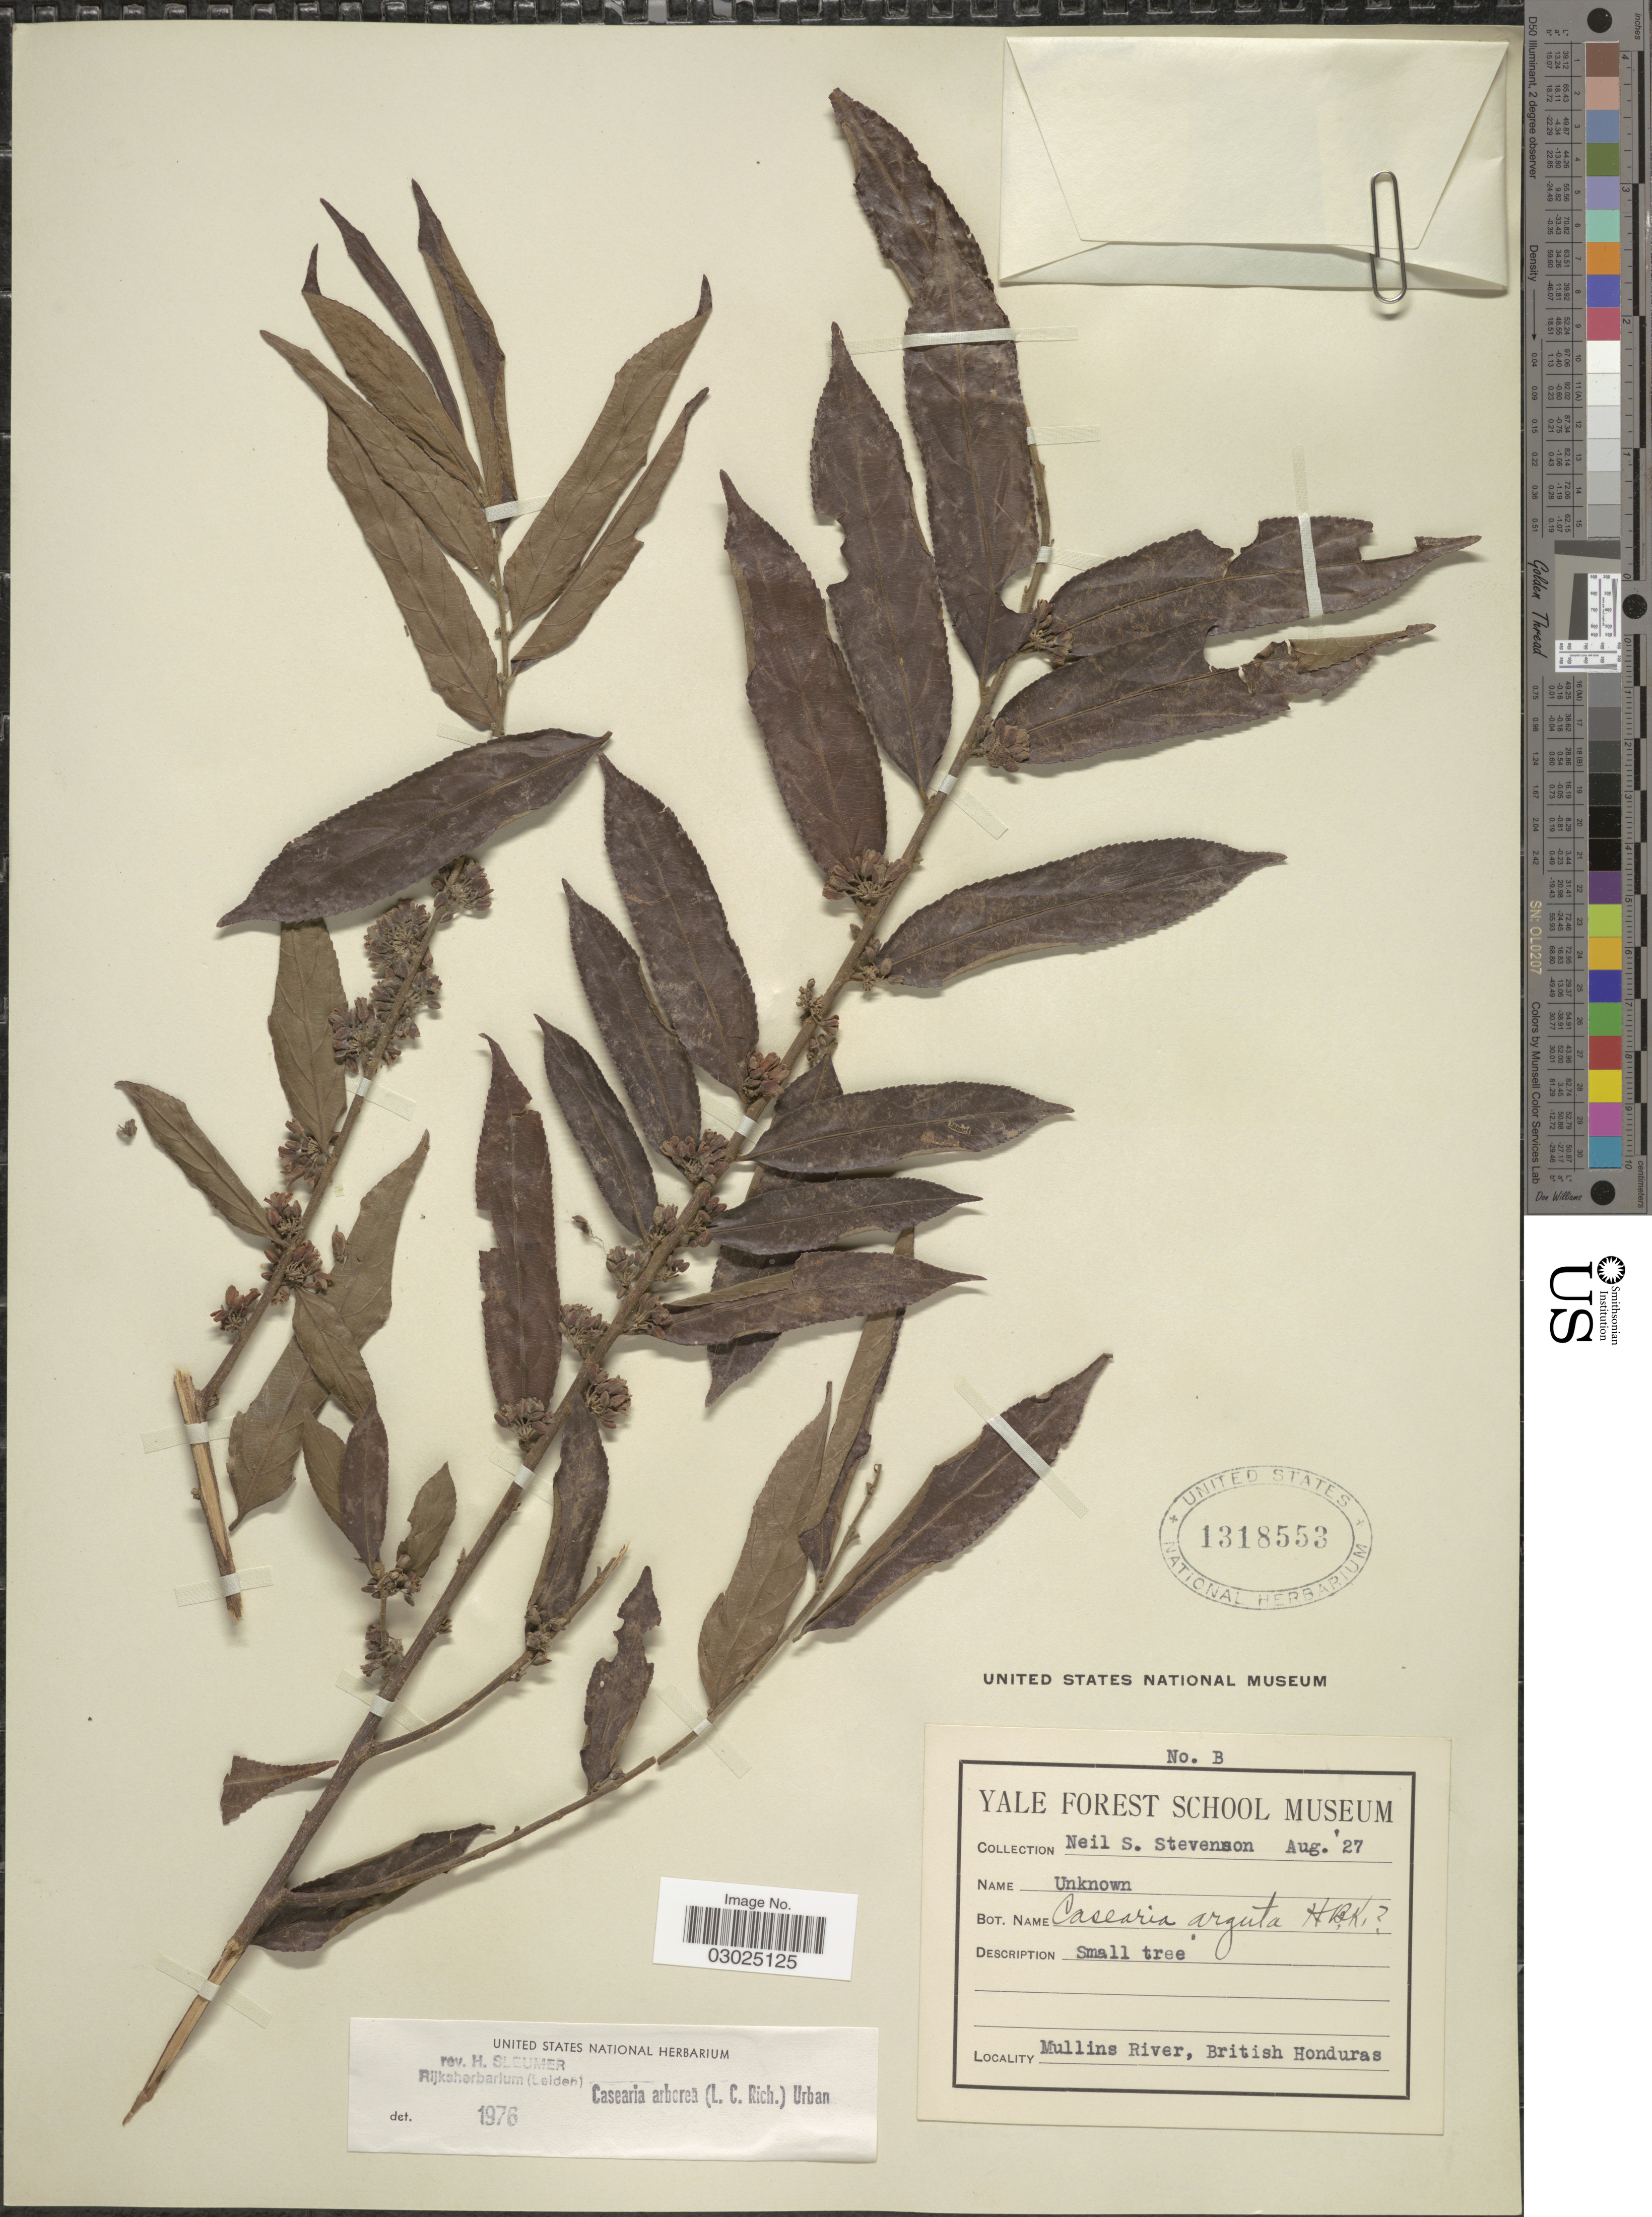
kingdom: Plantae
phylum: Tracheophyta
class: Magnoliopsida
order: Malpighiales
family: Salicaceae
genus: Casearia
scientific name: Casearia arborea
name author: (Rich.) Urb.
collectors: N. Stevenson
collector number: B?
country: Belize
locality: Mullins River, British Honduras.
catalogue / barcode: US 1318553